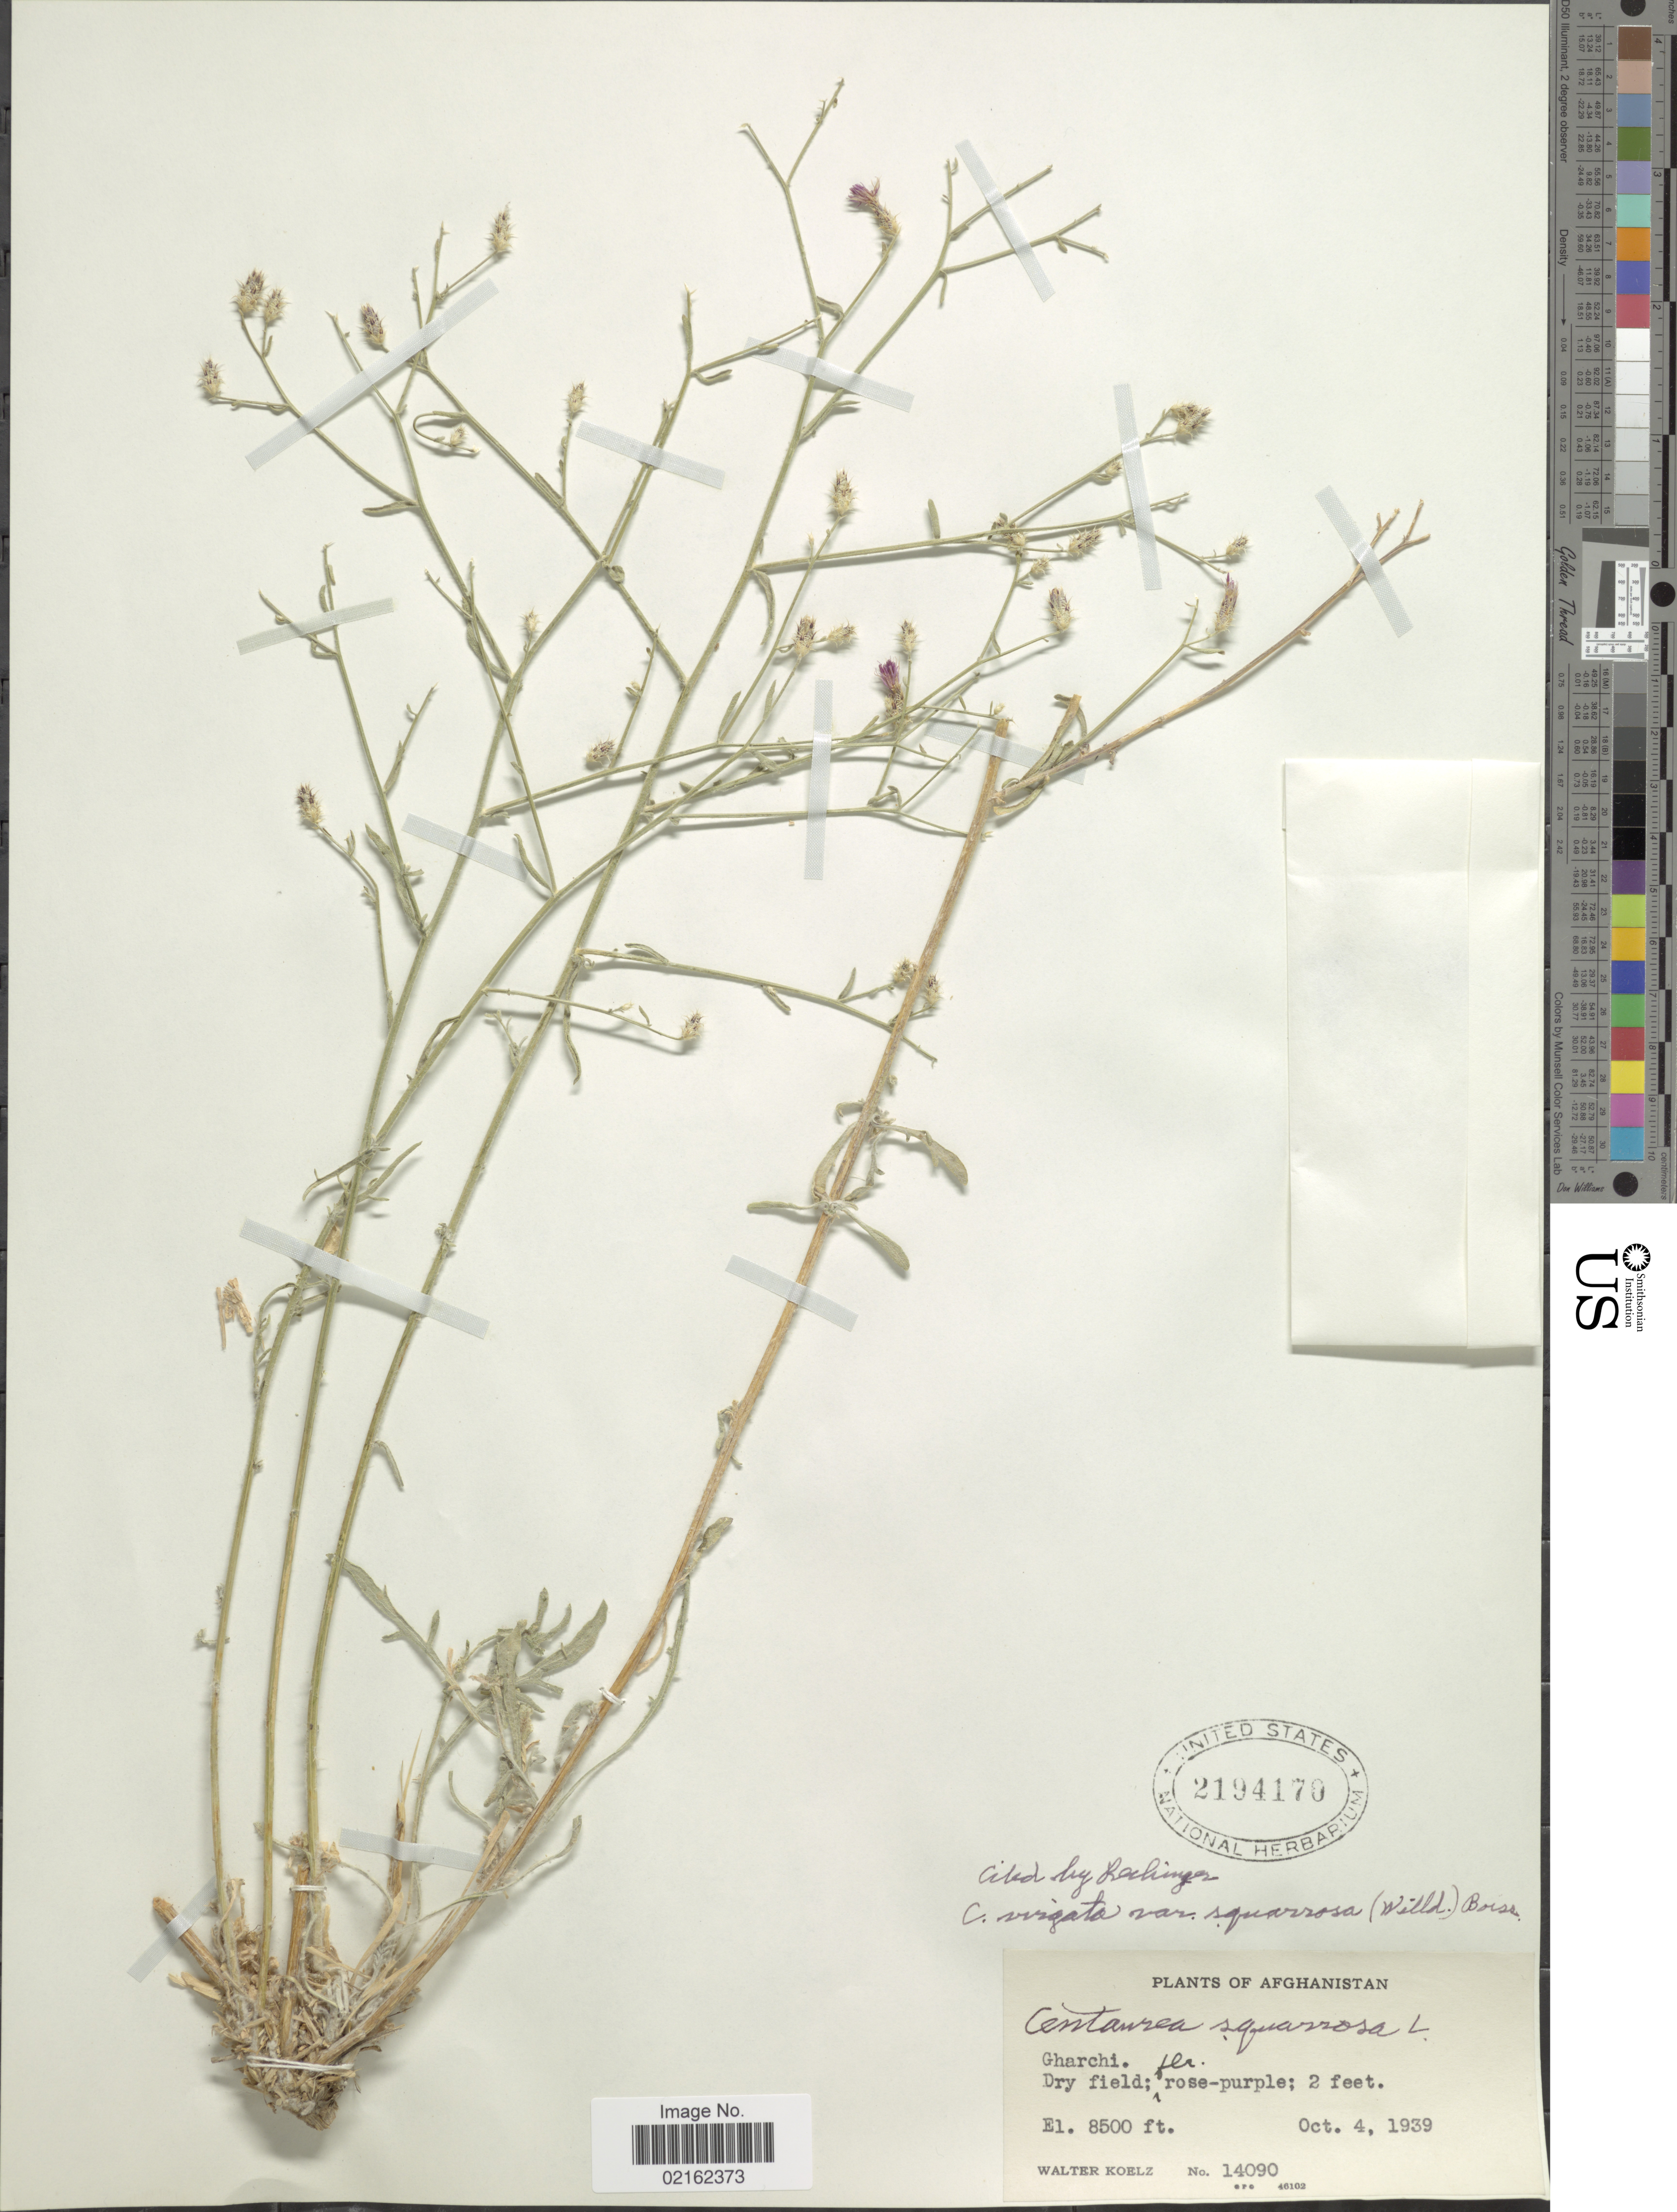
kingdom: Plantae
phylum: Tracheophyta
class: Magnoliopsida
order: Asterales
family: Asteraceae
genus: Centaurea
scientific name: Centaurea virgata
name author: Lam.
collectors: W. N. Koelz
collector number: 14090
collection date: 1939-10-04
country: Afghanistan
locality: Gharchi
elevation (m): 2591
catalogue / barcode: US 2194170